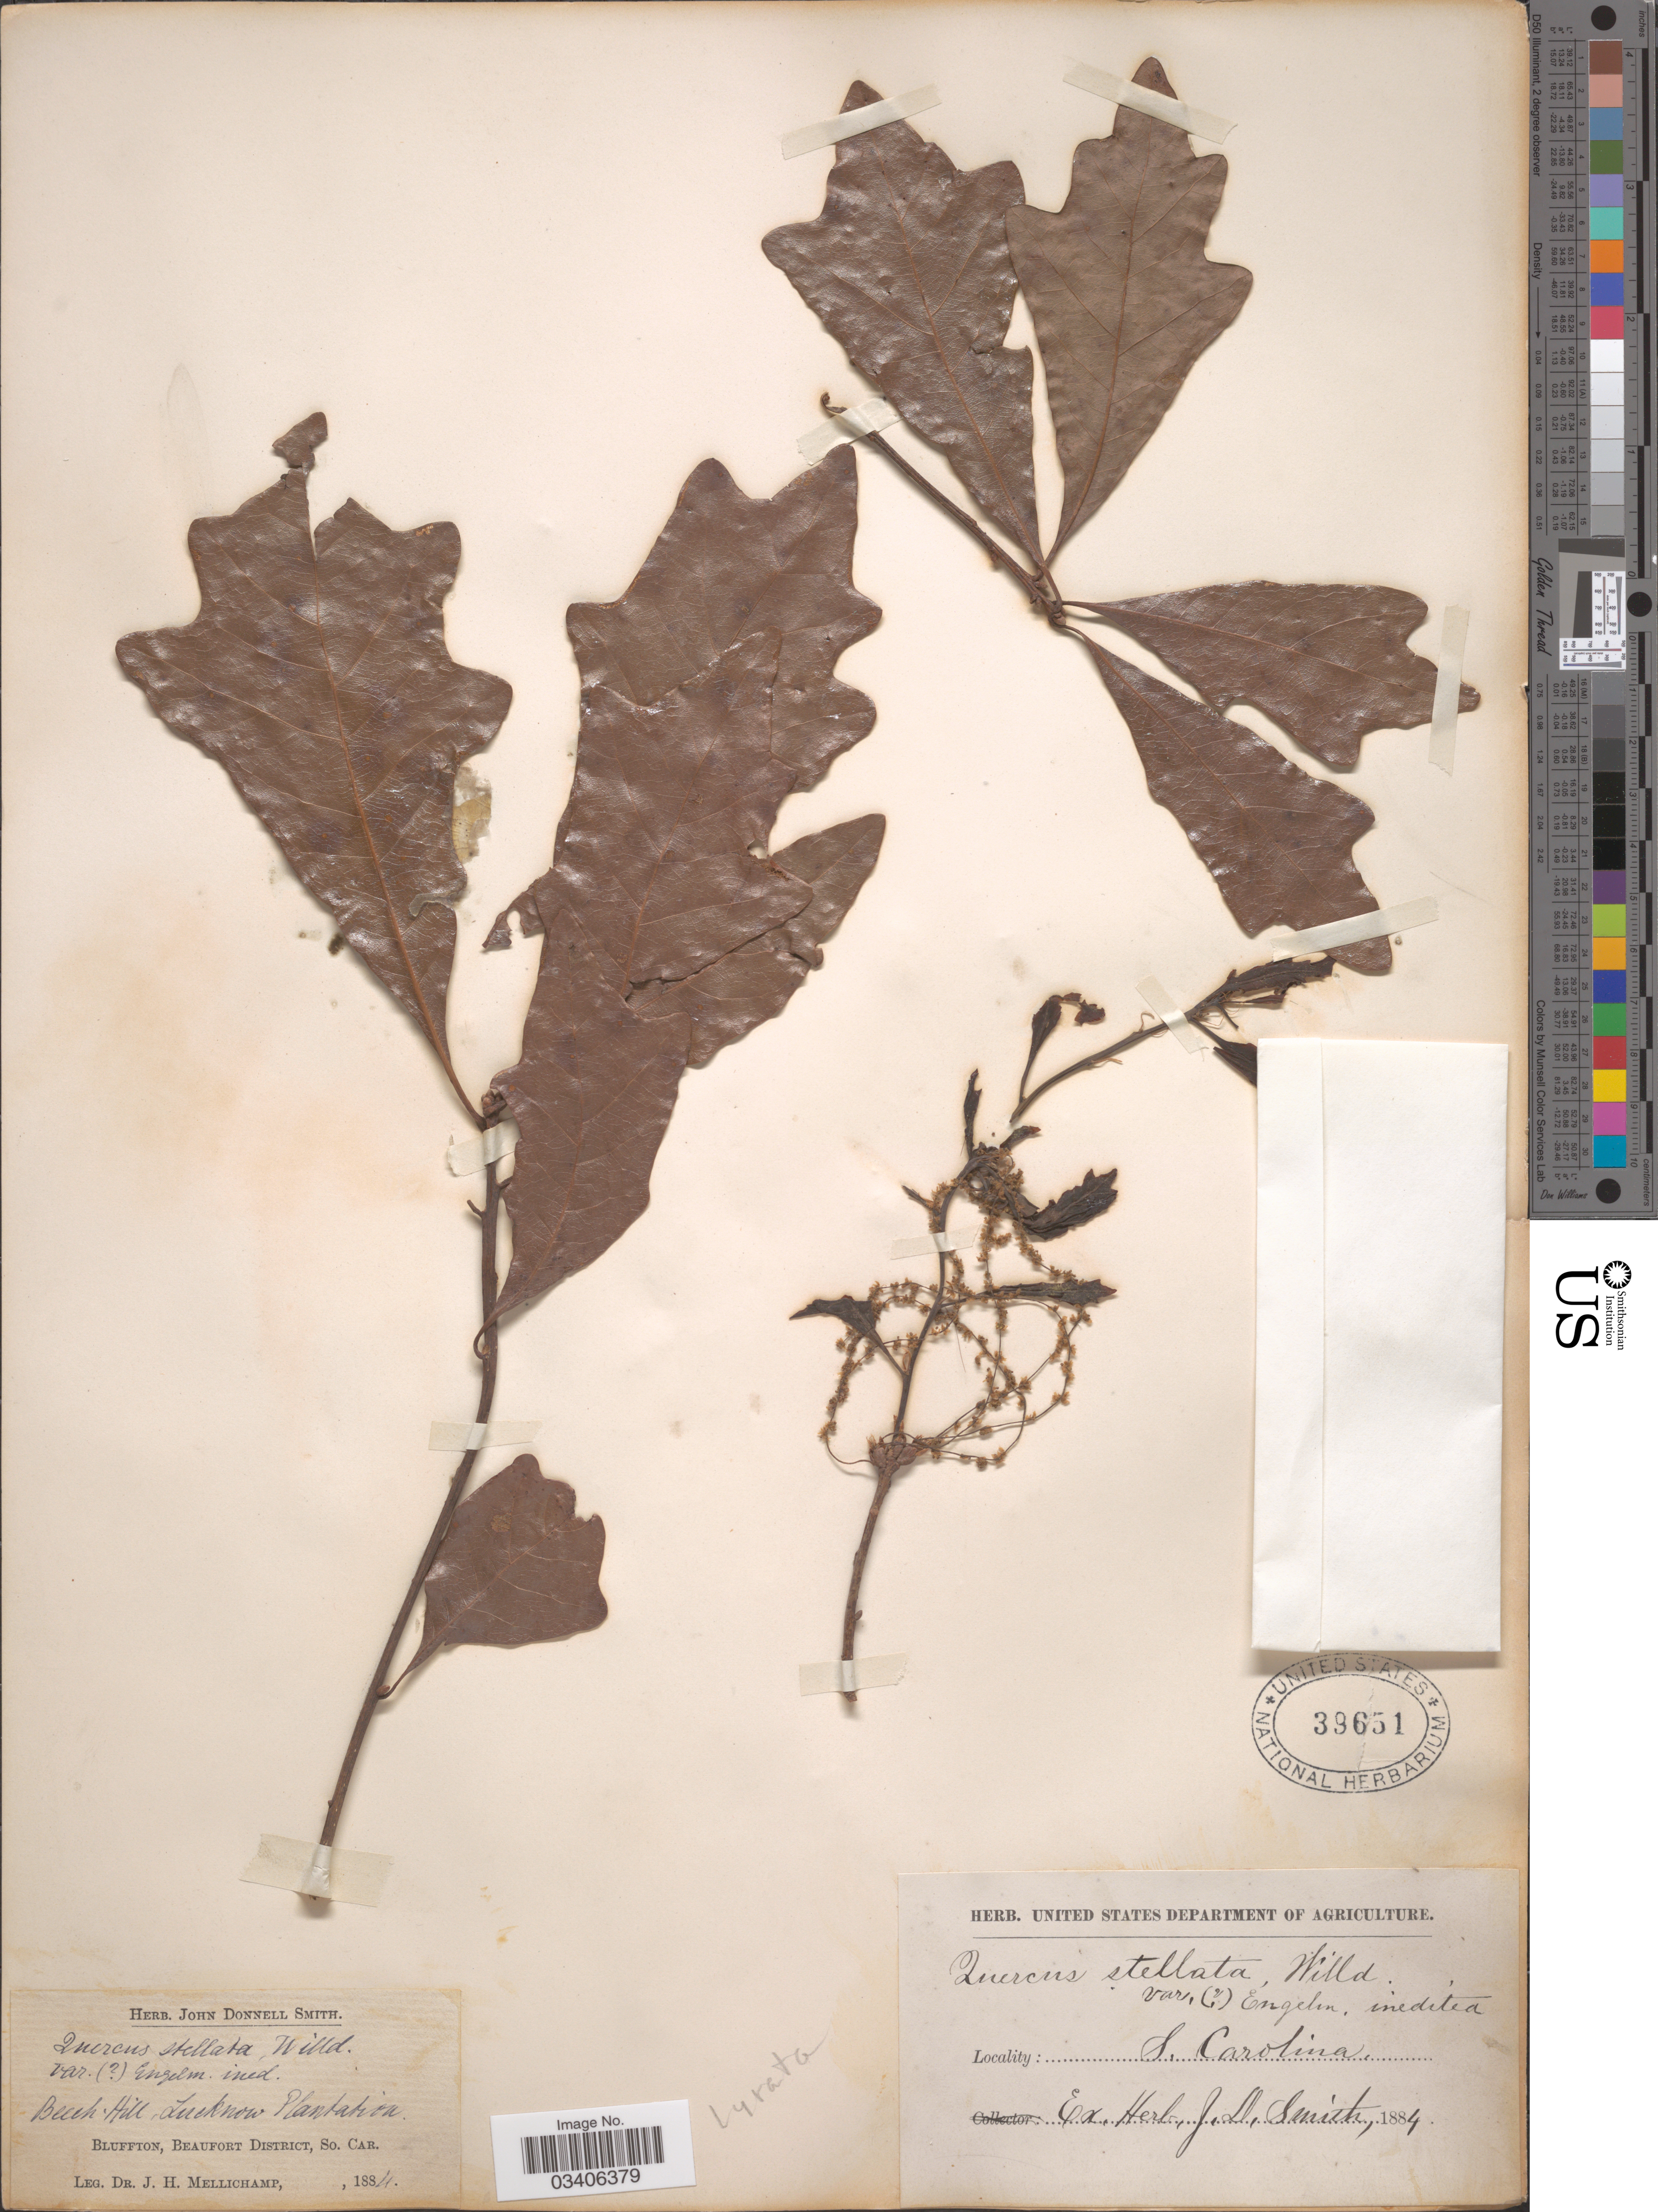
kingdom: Plantae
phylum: Tracheophyta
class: Magnoliopsida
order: Fagales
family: Fagaceae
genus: Quercus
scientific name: Quercus lyrata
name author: Walter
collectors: J. H. Mellichamp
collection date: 1884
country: United States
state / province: South Carolina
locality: Beech Hill Lucknow Plantation. Bluffton, Beaufort District.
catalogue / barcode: US 39651